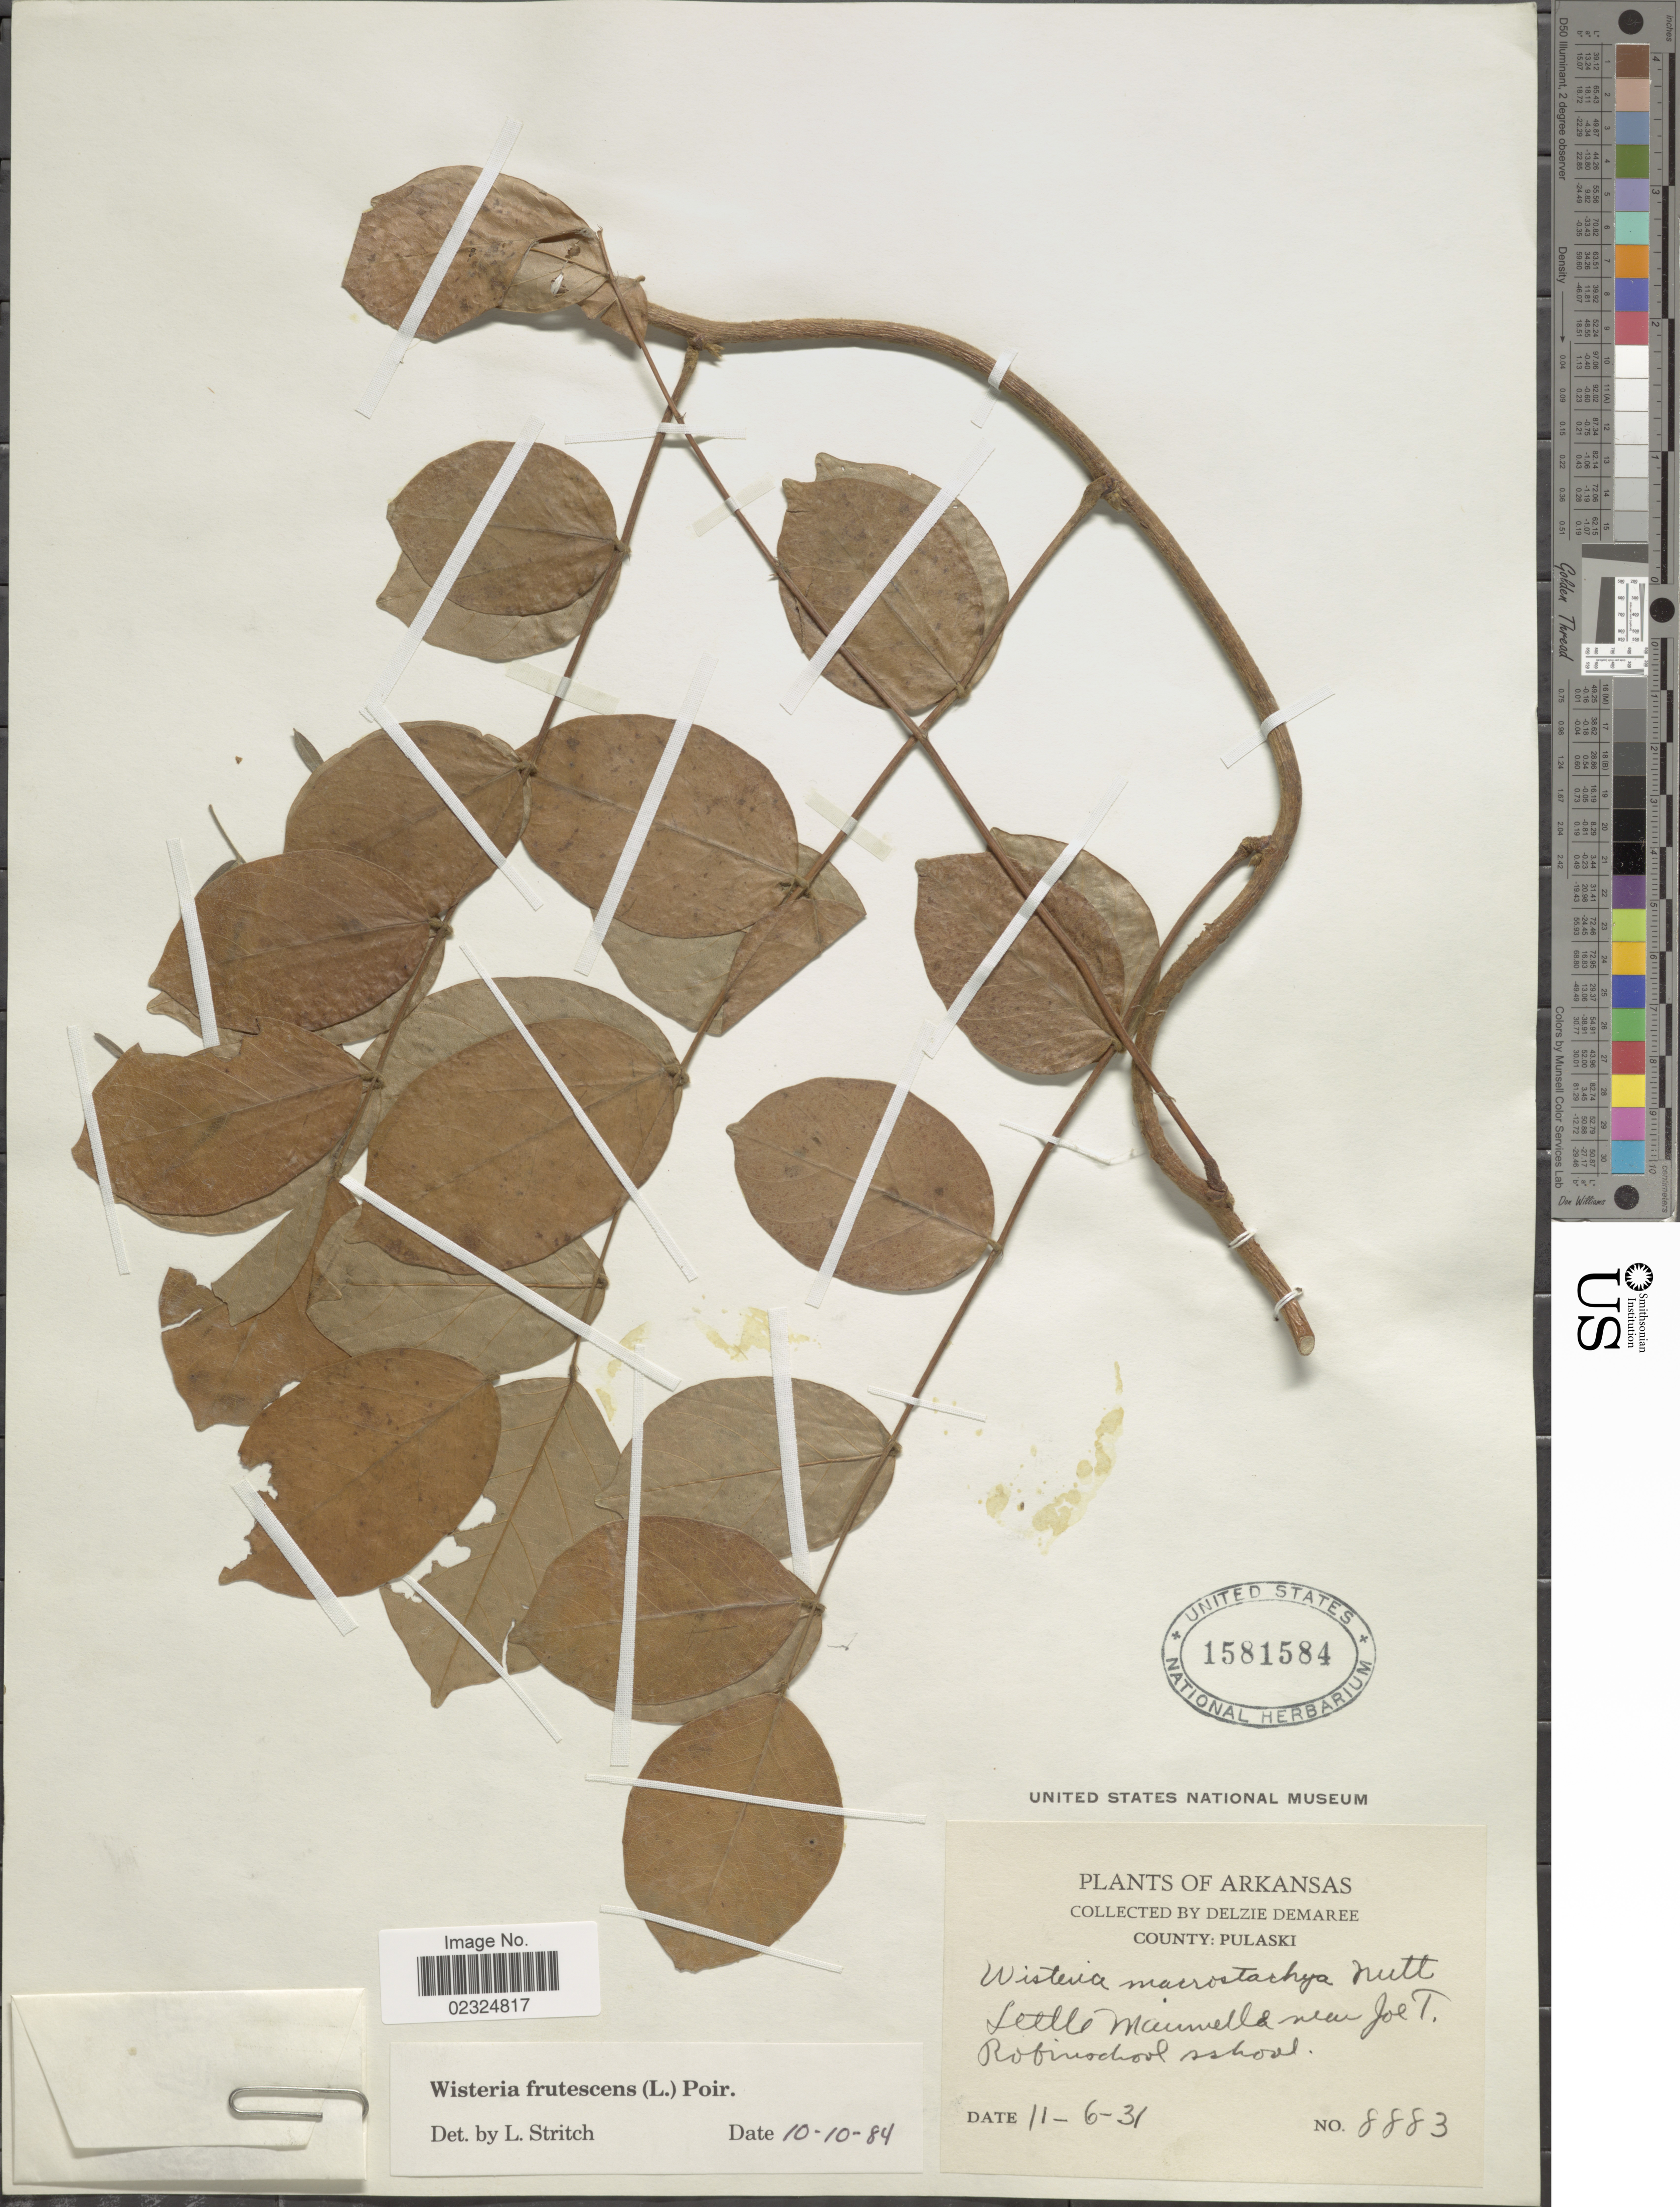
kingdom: Plantae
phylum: Tracheophyta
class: Magnoliopsida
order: Fabales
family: Fabaceae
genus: Wisteria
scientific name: Wisteria frutescens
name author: (L.) Poir.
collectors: D. Demaree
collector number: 8883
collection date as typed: Transcribed d/m/y: 6/11/31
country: United States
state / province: Arkansas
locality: County: Pulaski, Little Maumelle near Joe T. Robinson school.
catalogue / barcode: US 1581584